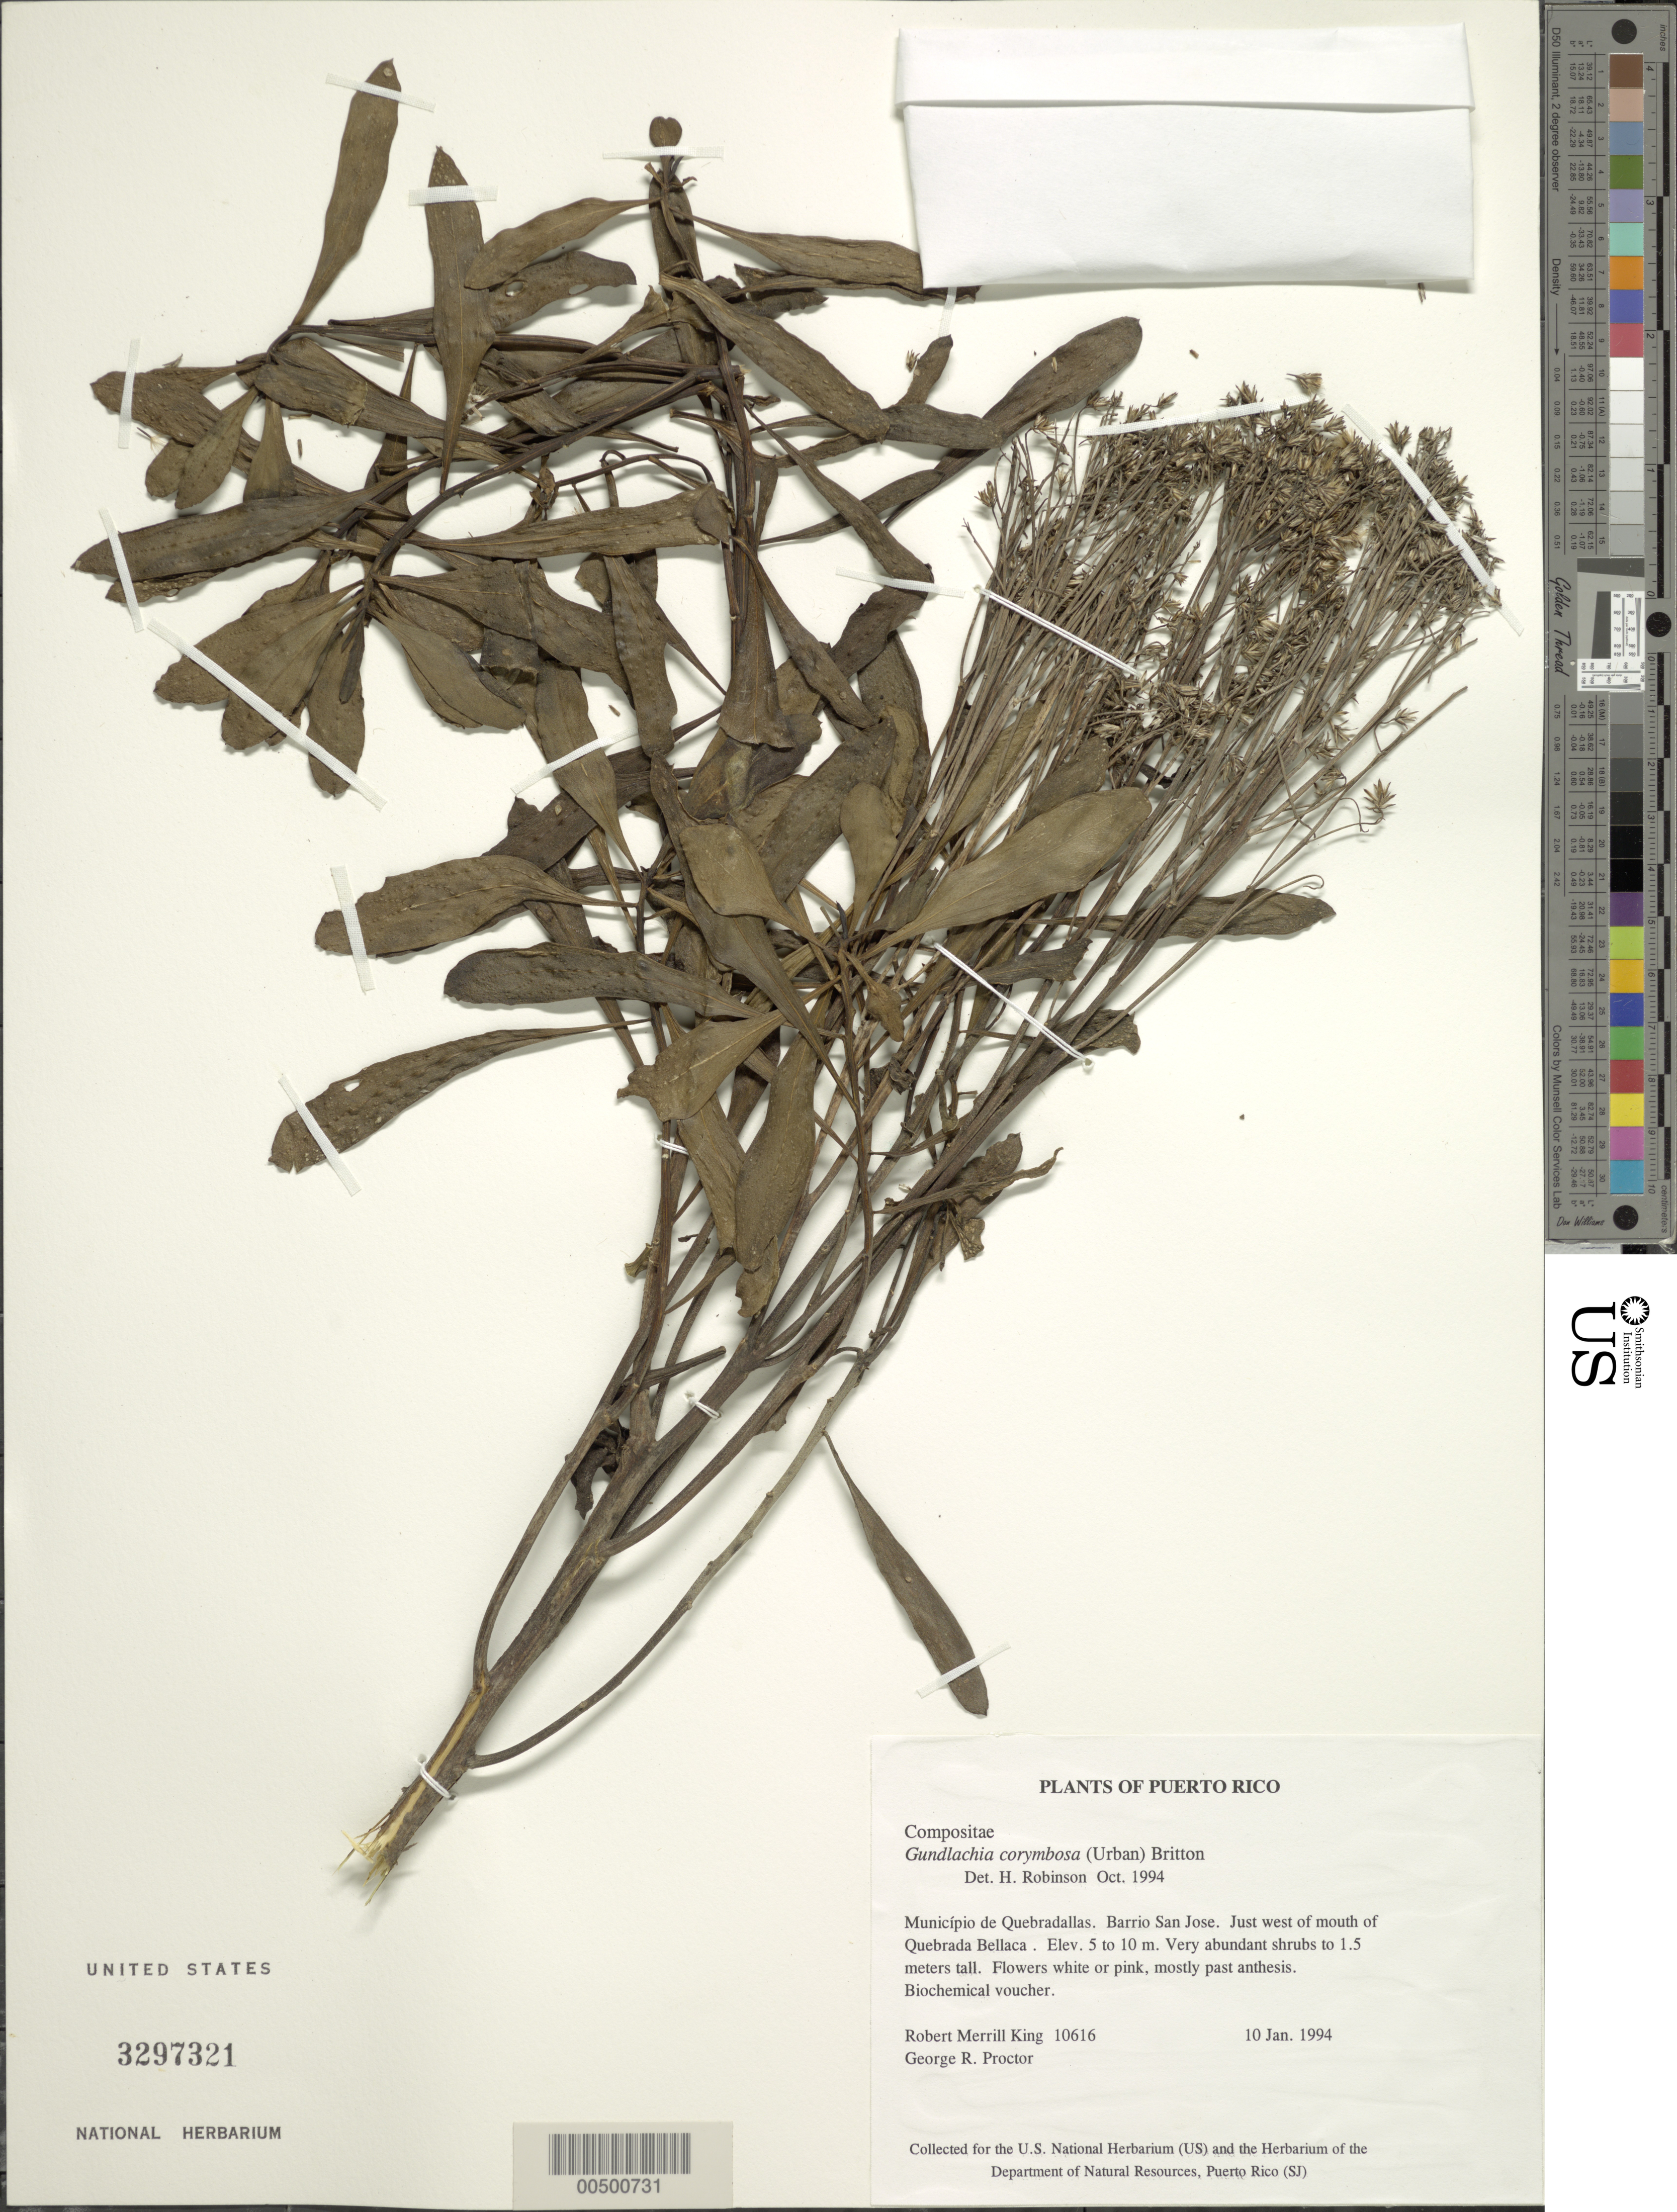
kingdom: Plantae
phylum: Tracheophyta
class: Magnoliopsida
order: Asterales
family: Asteraceae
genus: Gundlachia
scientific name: Gundlachia corymbosa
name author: (Urb.) Britton ex Bold.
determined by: Robinson, Harold E., (US)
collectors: R. M. King & G. Proctor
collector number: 10616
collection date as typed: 10 Jan 1994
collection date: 1994-01-10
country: Puerto Rico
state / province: Quebradillas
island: Greater Antilles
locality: Barrio San Jose. Just west of mouth of Quebrada Bellaca, Quebradillas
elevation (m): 5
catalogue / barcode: US 3297321